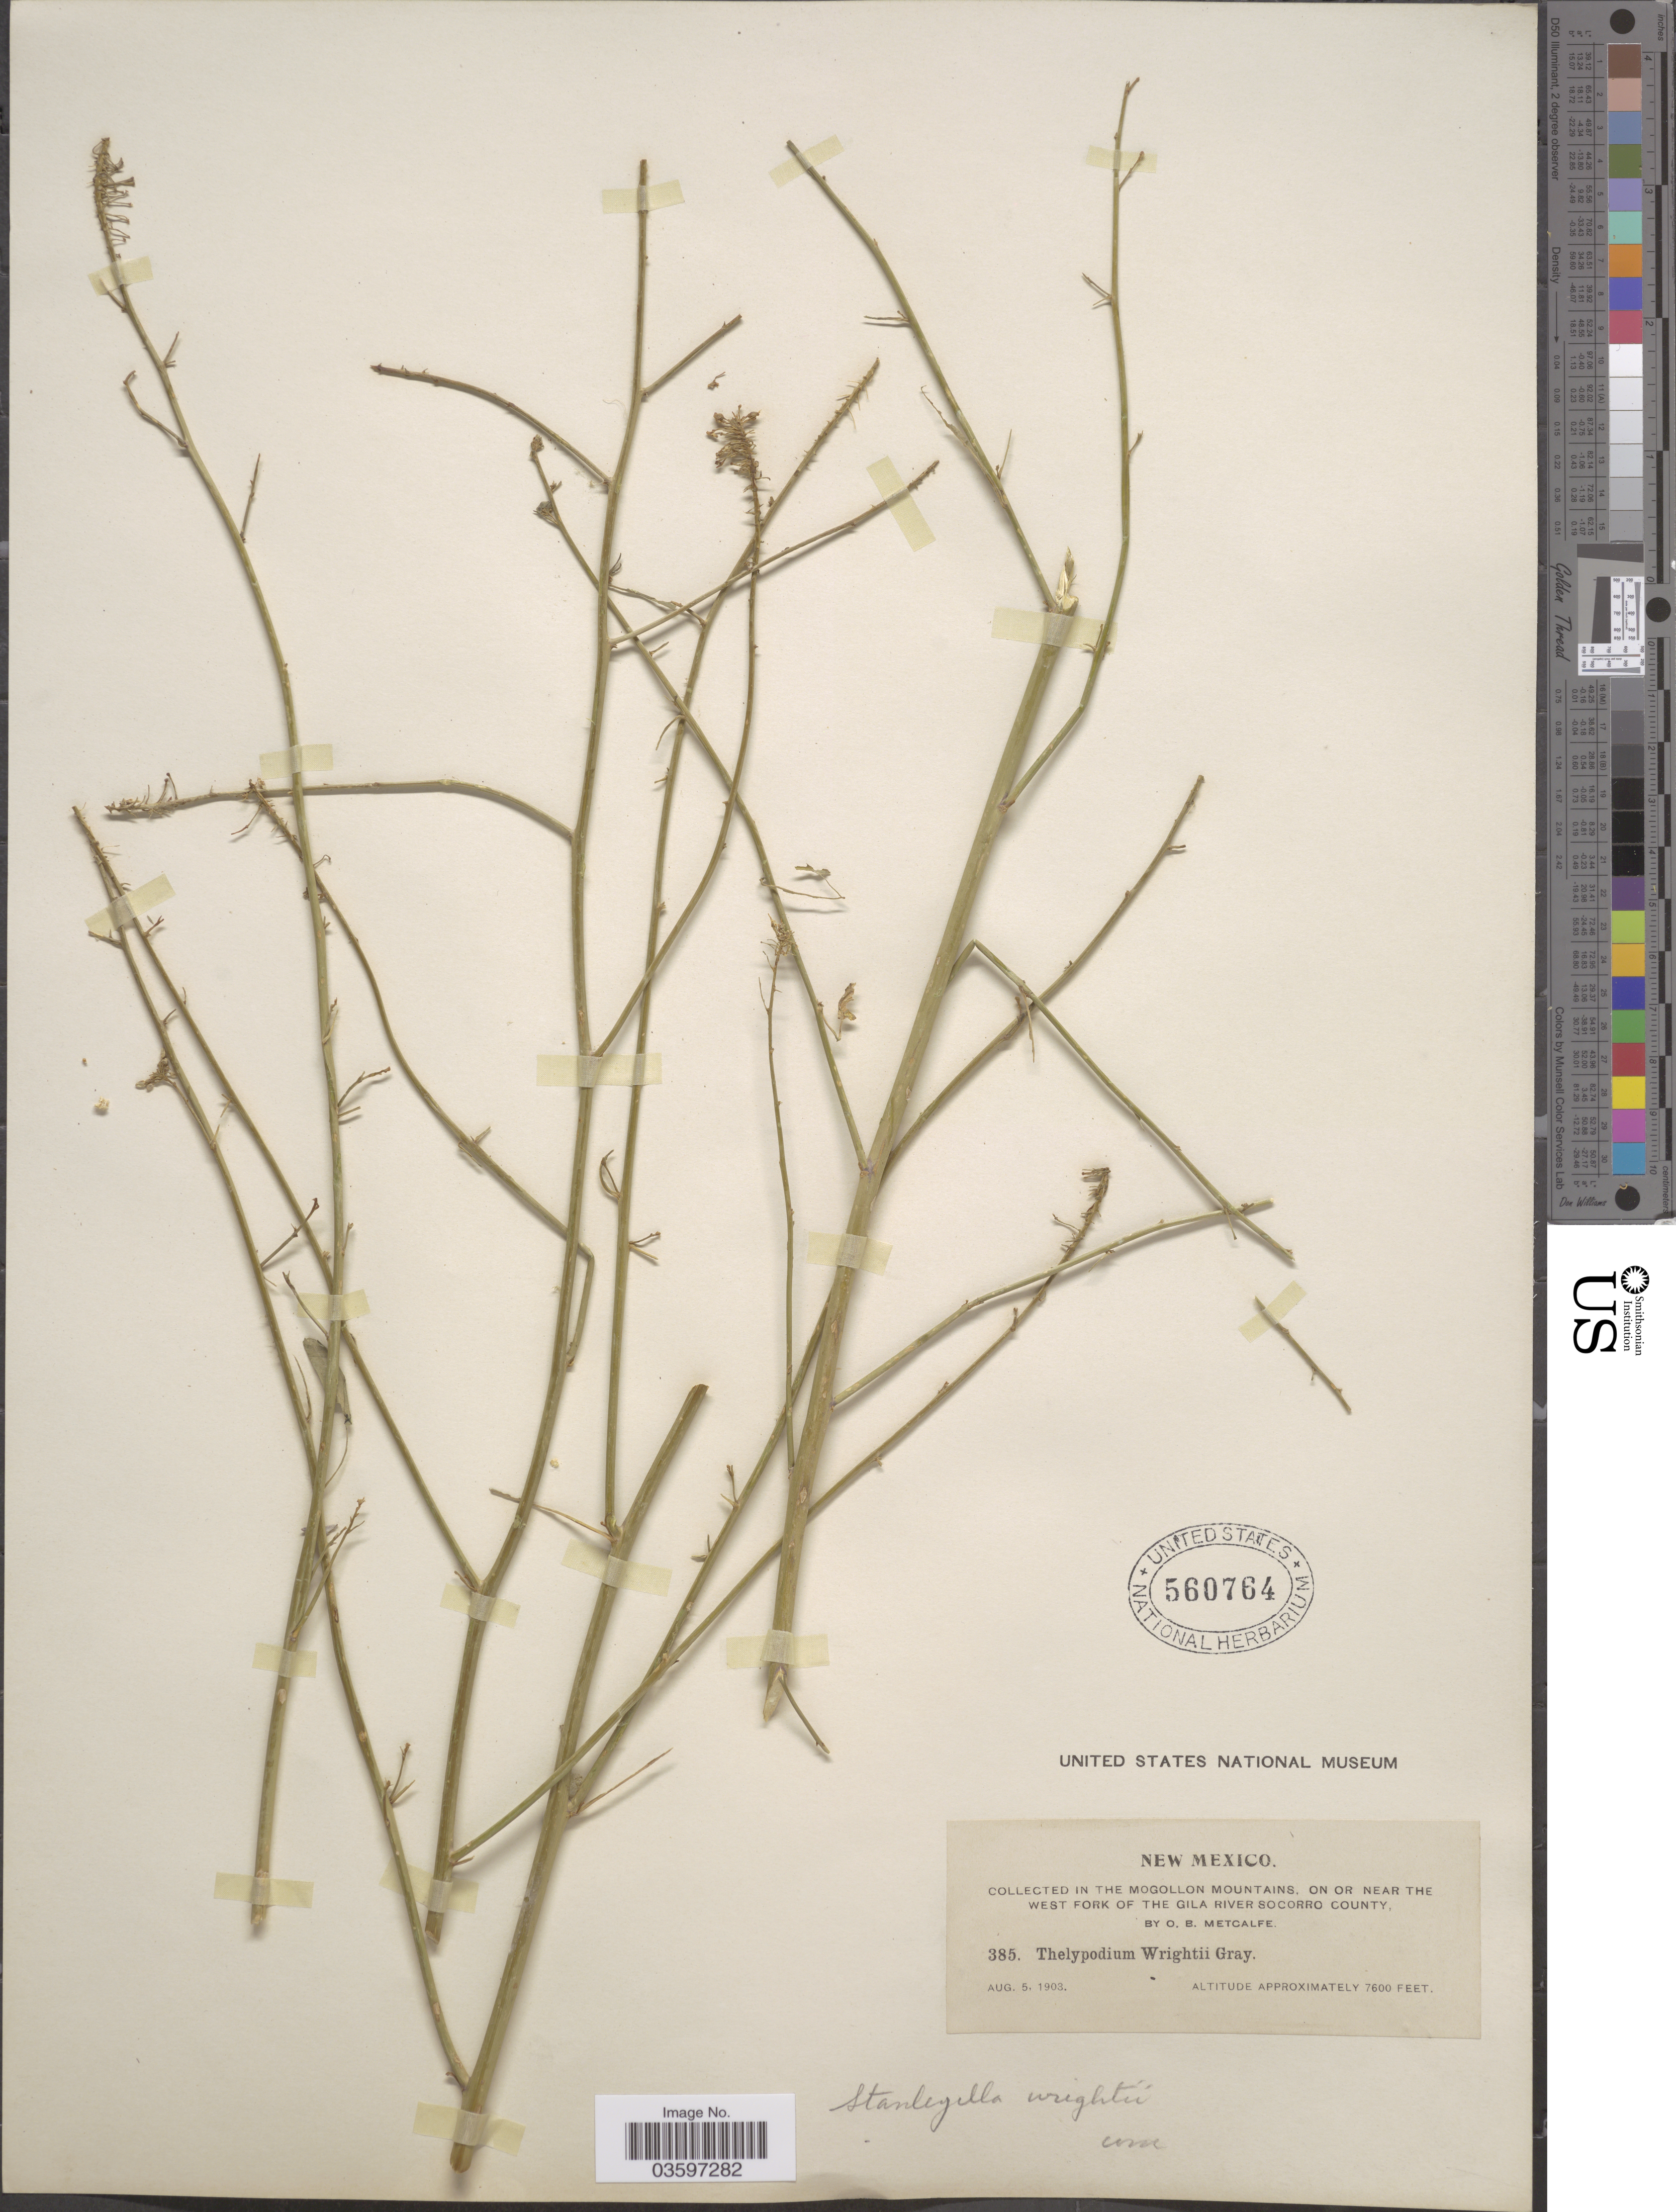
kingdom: Plantae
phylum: Tracheophyta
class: Magnoliopsida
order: Brassicales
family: Brassicaceae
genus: Stanleyella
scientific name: Stanleyella wrightii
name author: Rydb.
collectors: O. B. Metcalfe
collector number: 385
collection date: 1903-08-05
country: United States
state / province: New Mexico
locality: In the Mogollon Mountains, on or near the West Fork of the Gila River Socorro County.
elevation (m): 2316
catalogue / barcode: US 560764